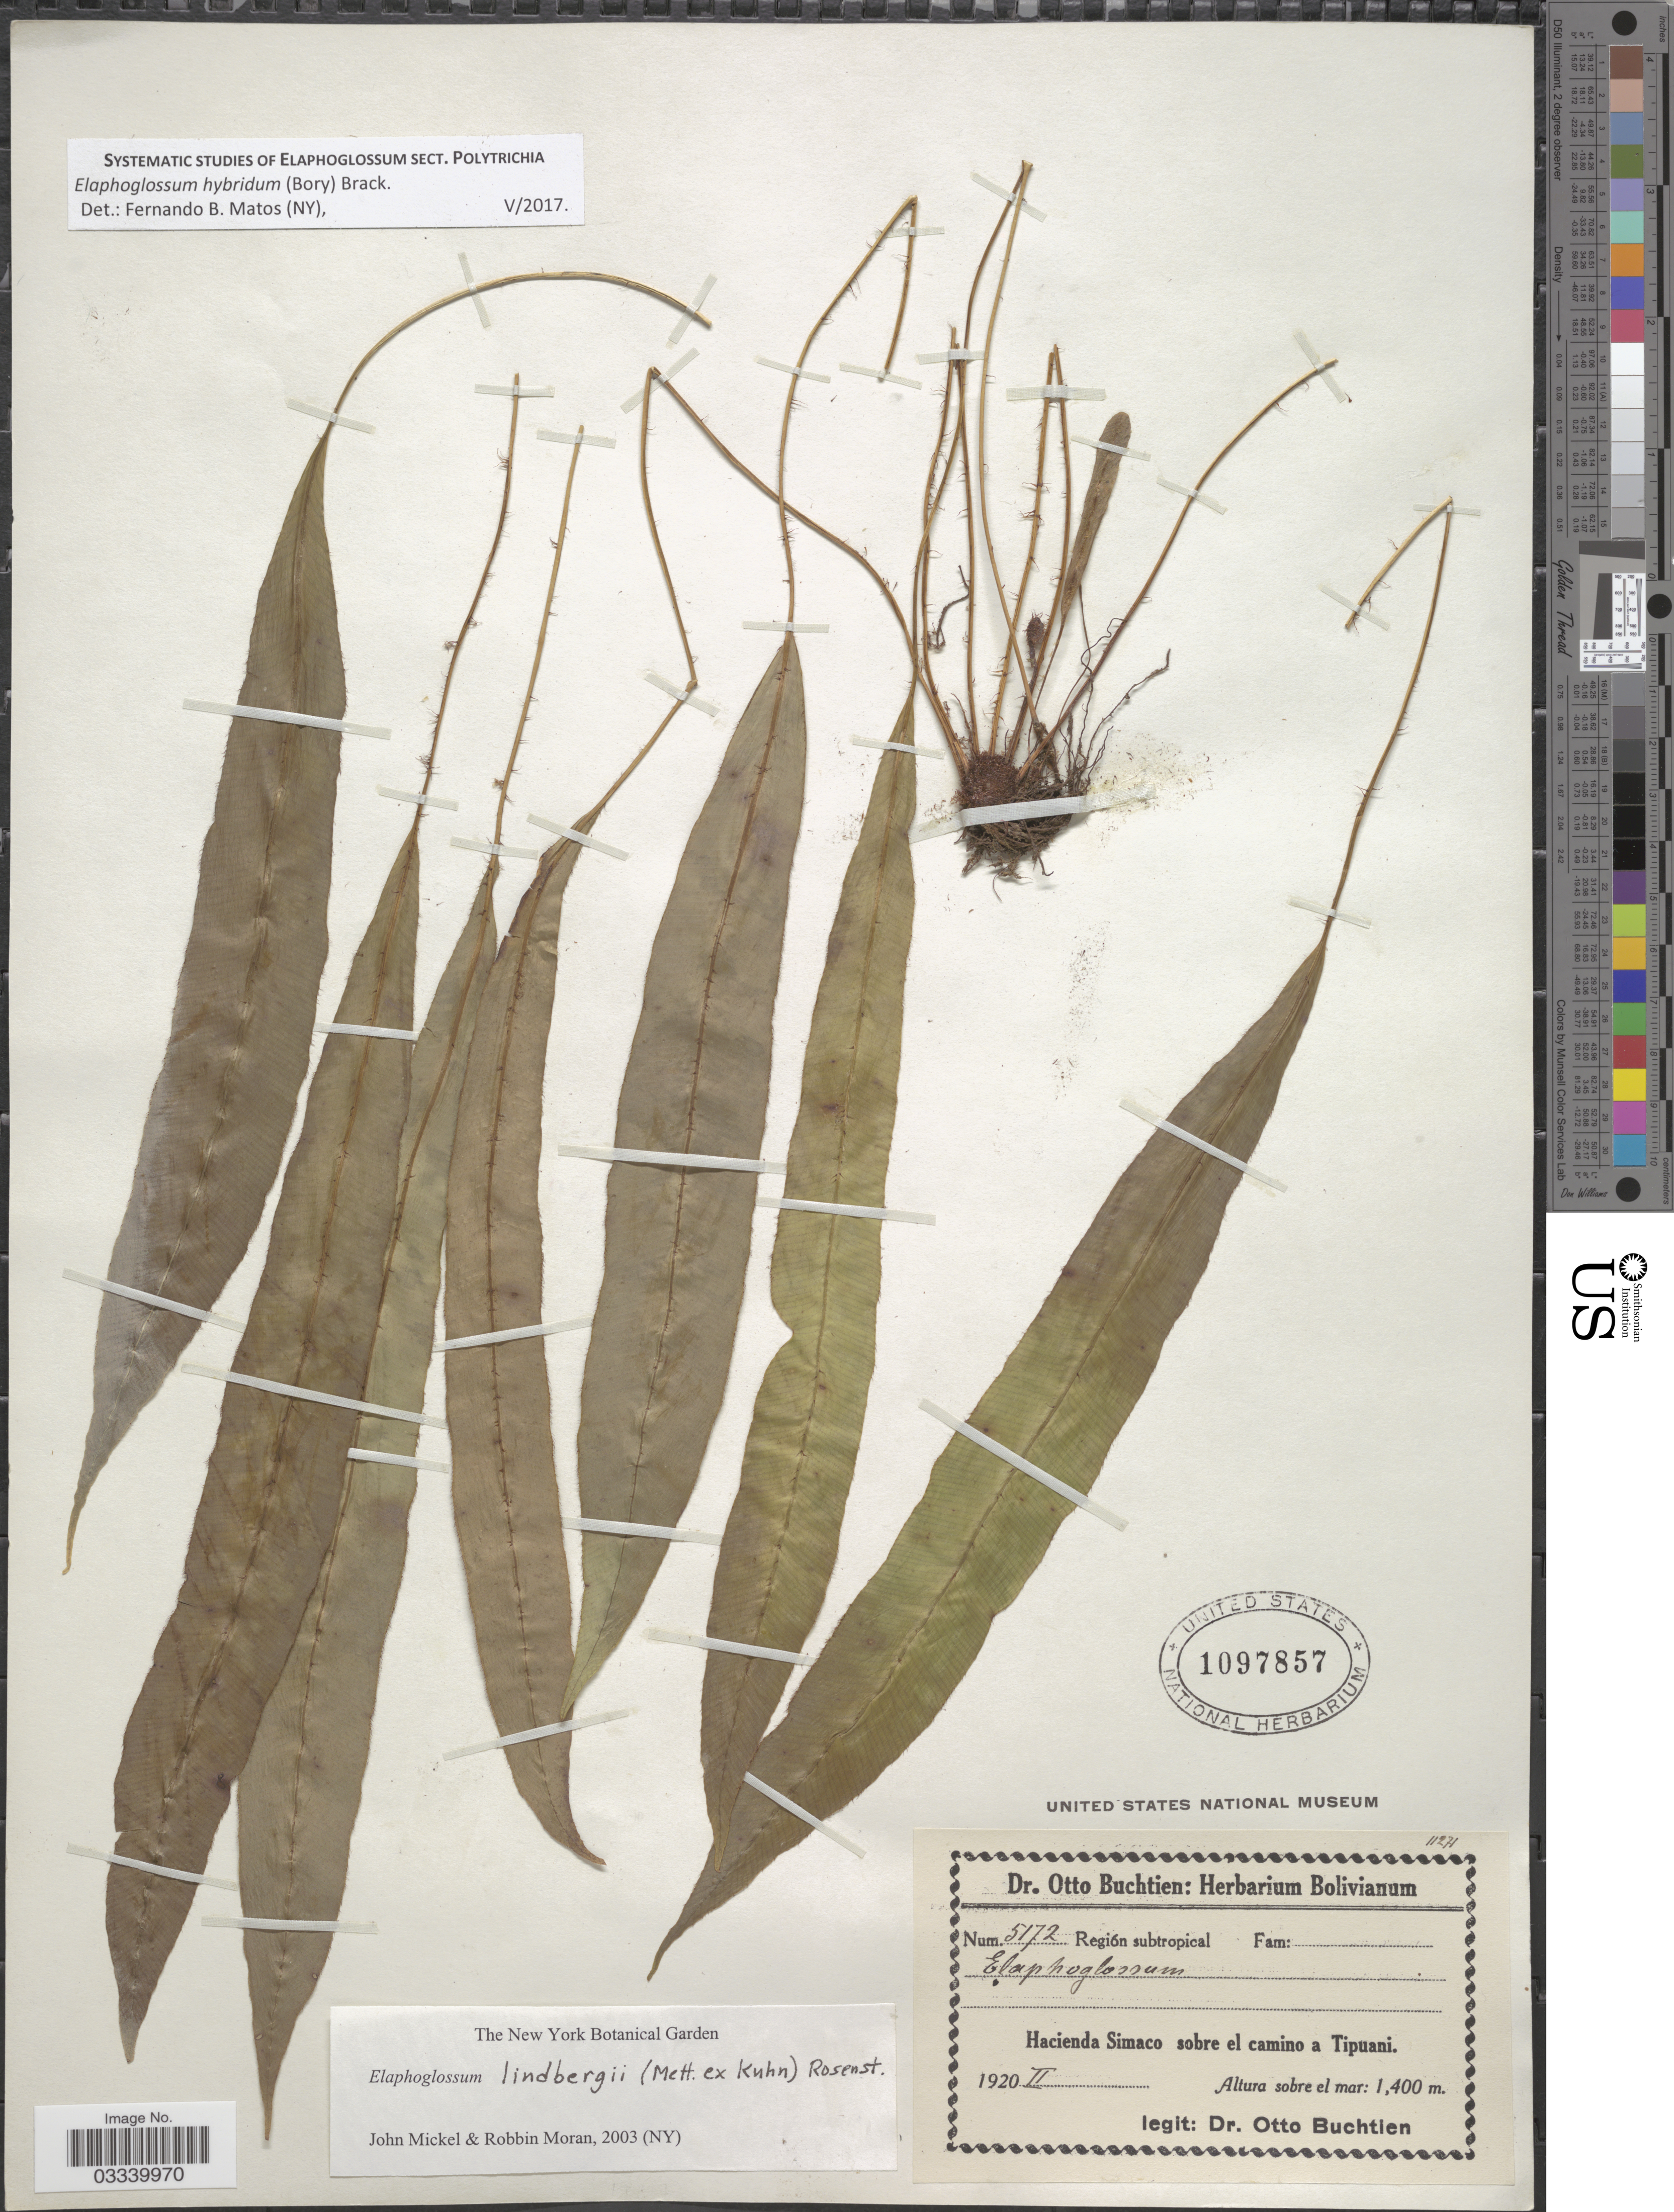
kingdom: Plantae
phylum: Tracheophyta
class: Polypodiopsida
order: Polypodiales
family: Dryopteridaceae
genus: Elaphoglossum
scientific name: Elaphoglossum hybridum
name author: (Bory) T. Moore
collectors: O. Buchtien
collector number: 5172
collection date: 1920-02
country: Bolivia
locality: Región subtropical. Hacienda Simaco sobre el camino a Tipuani.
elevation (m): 1400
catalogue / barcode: US 1097857